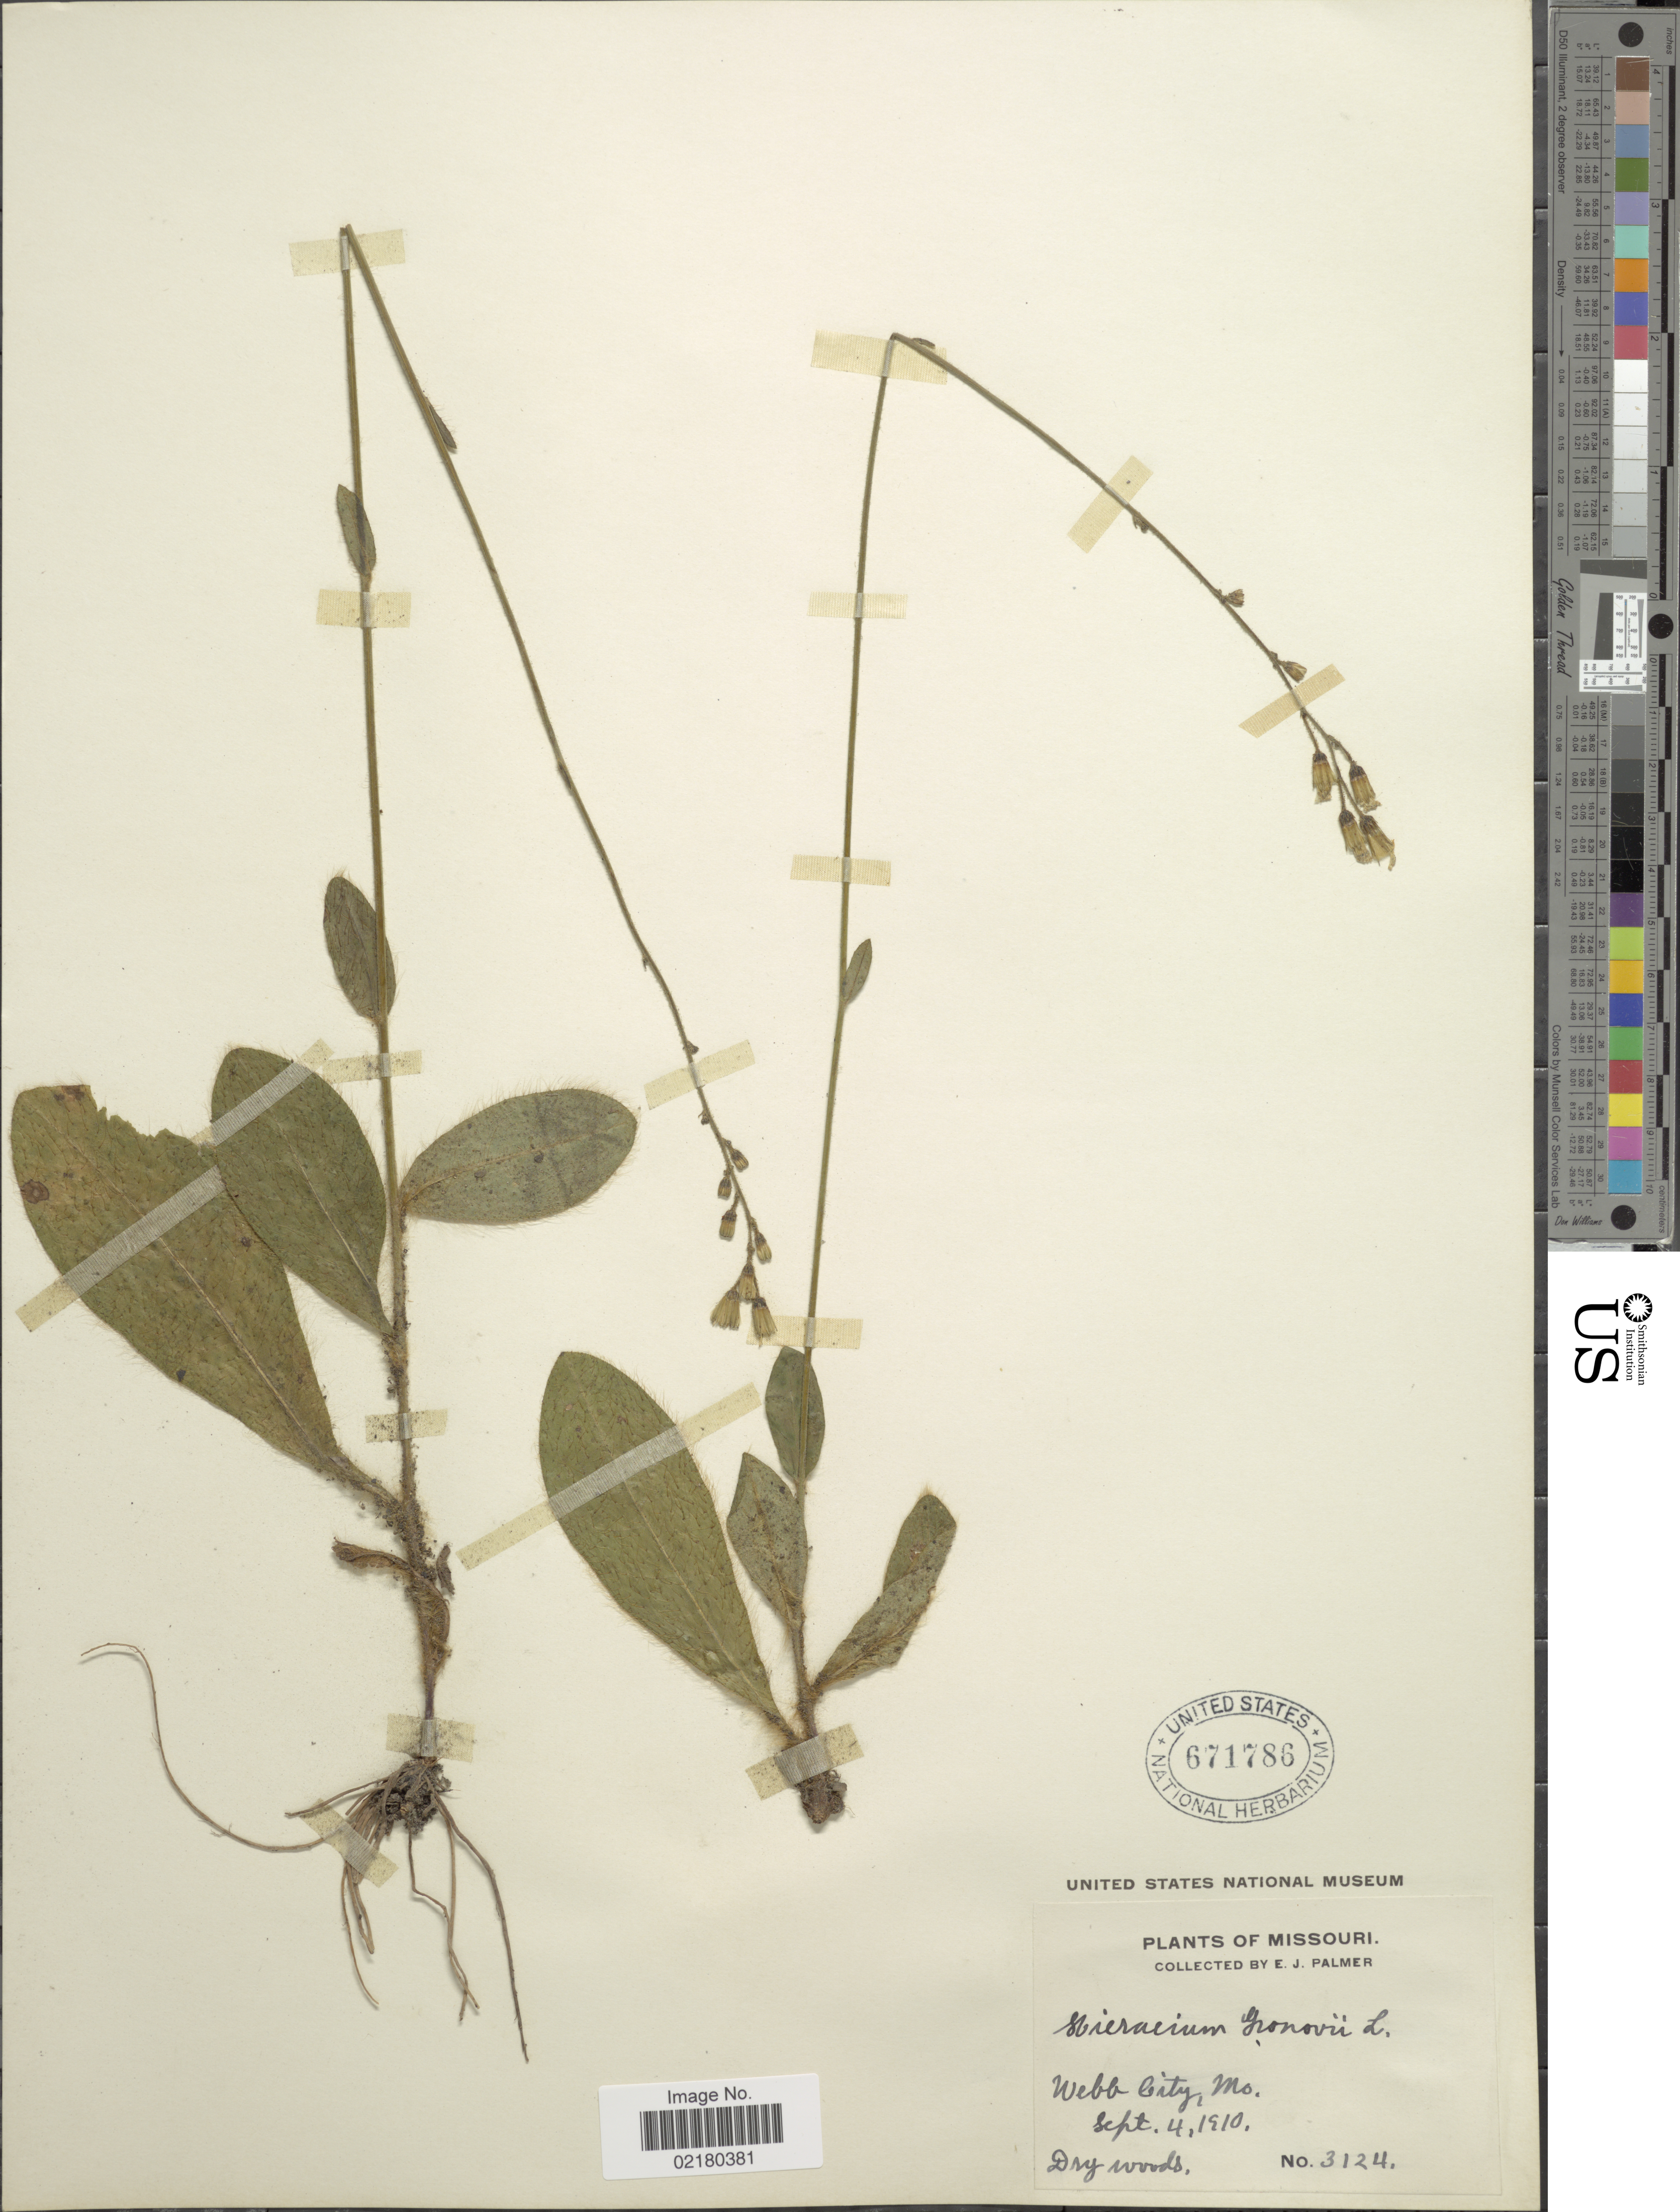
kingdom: Plantae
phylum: Tracheophyta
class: Magnoliopsida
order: Asterales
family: Asteraceae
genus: Hieracium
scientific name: Hieracium gronovii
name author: L.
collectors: E. J. Palmer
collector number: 3124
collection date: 1910-09-04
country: United States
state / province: Missouri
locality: Webb City, dry woods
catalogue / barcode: US 671786